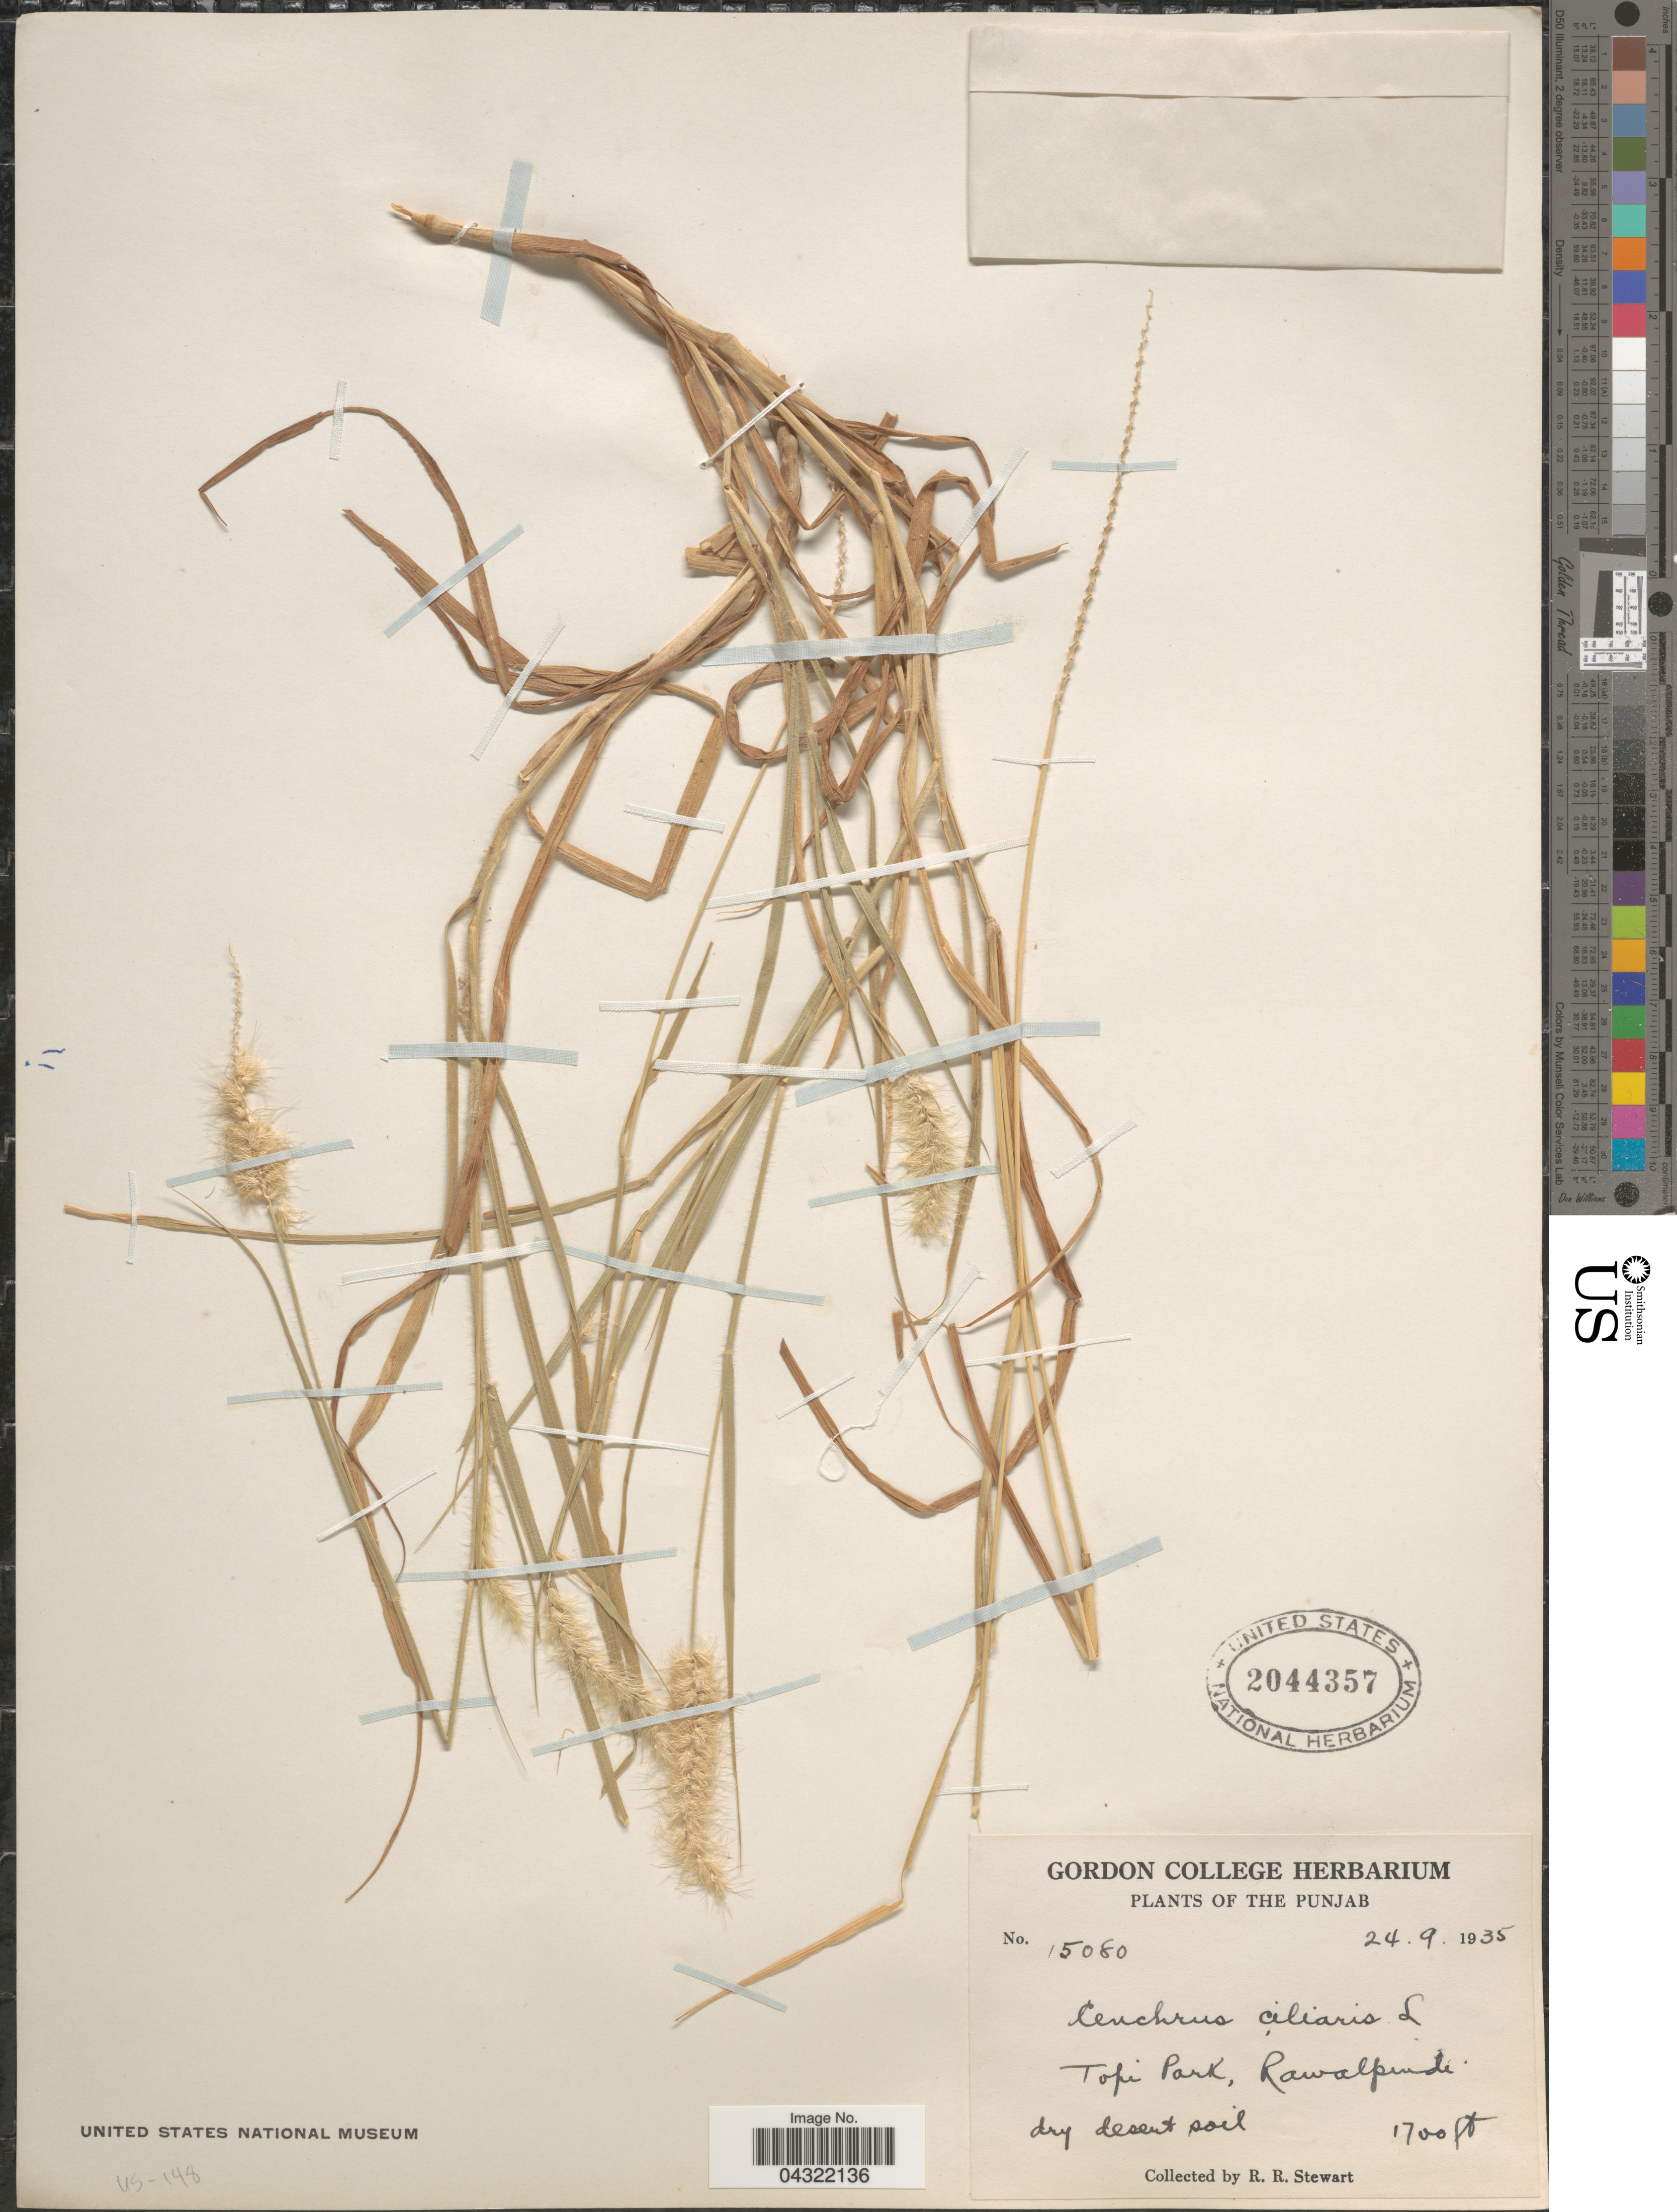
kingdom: Plantae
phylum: Tracheophyta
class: Liliopsida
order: Poales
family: Poaceae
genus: Cenchrus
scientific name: Cenchrus ciliaris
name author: L.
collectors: R. Stewart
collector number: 15080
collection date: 1935-09-24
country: Pakistan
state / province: Punjab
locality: The Punjab. Topi Park, Rawalpindi.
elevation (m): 518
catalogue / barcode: US 2044357